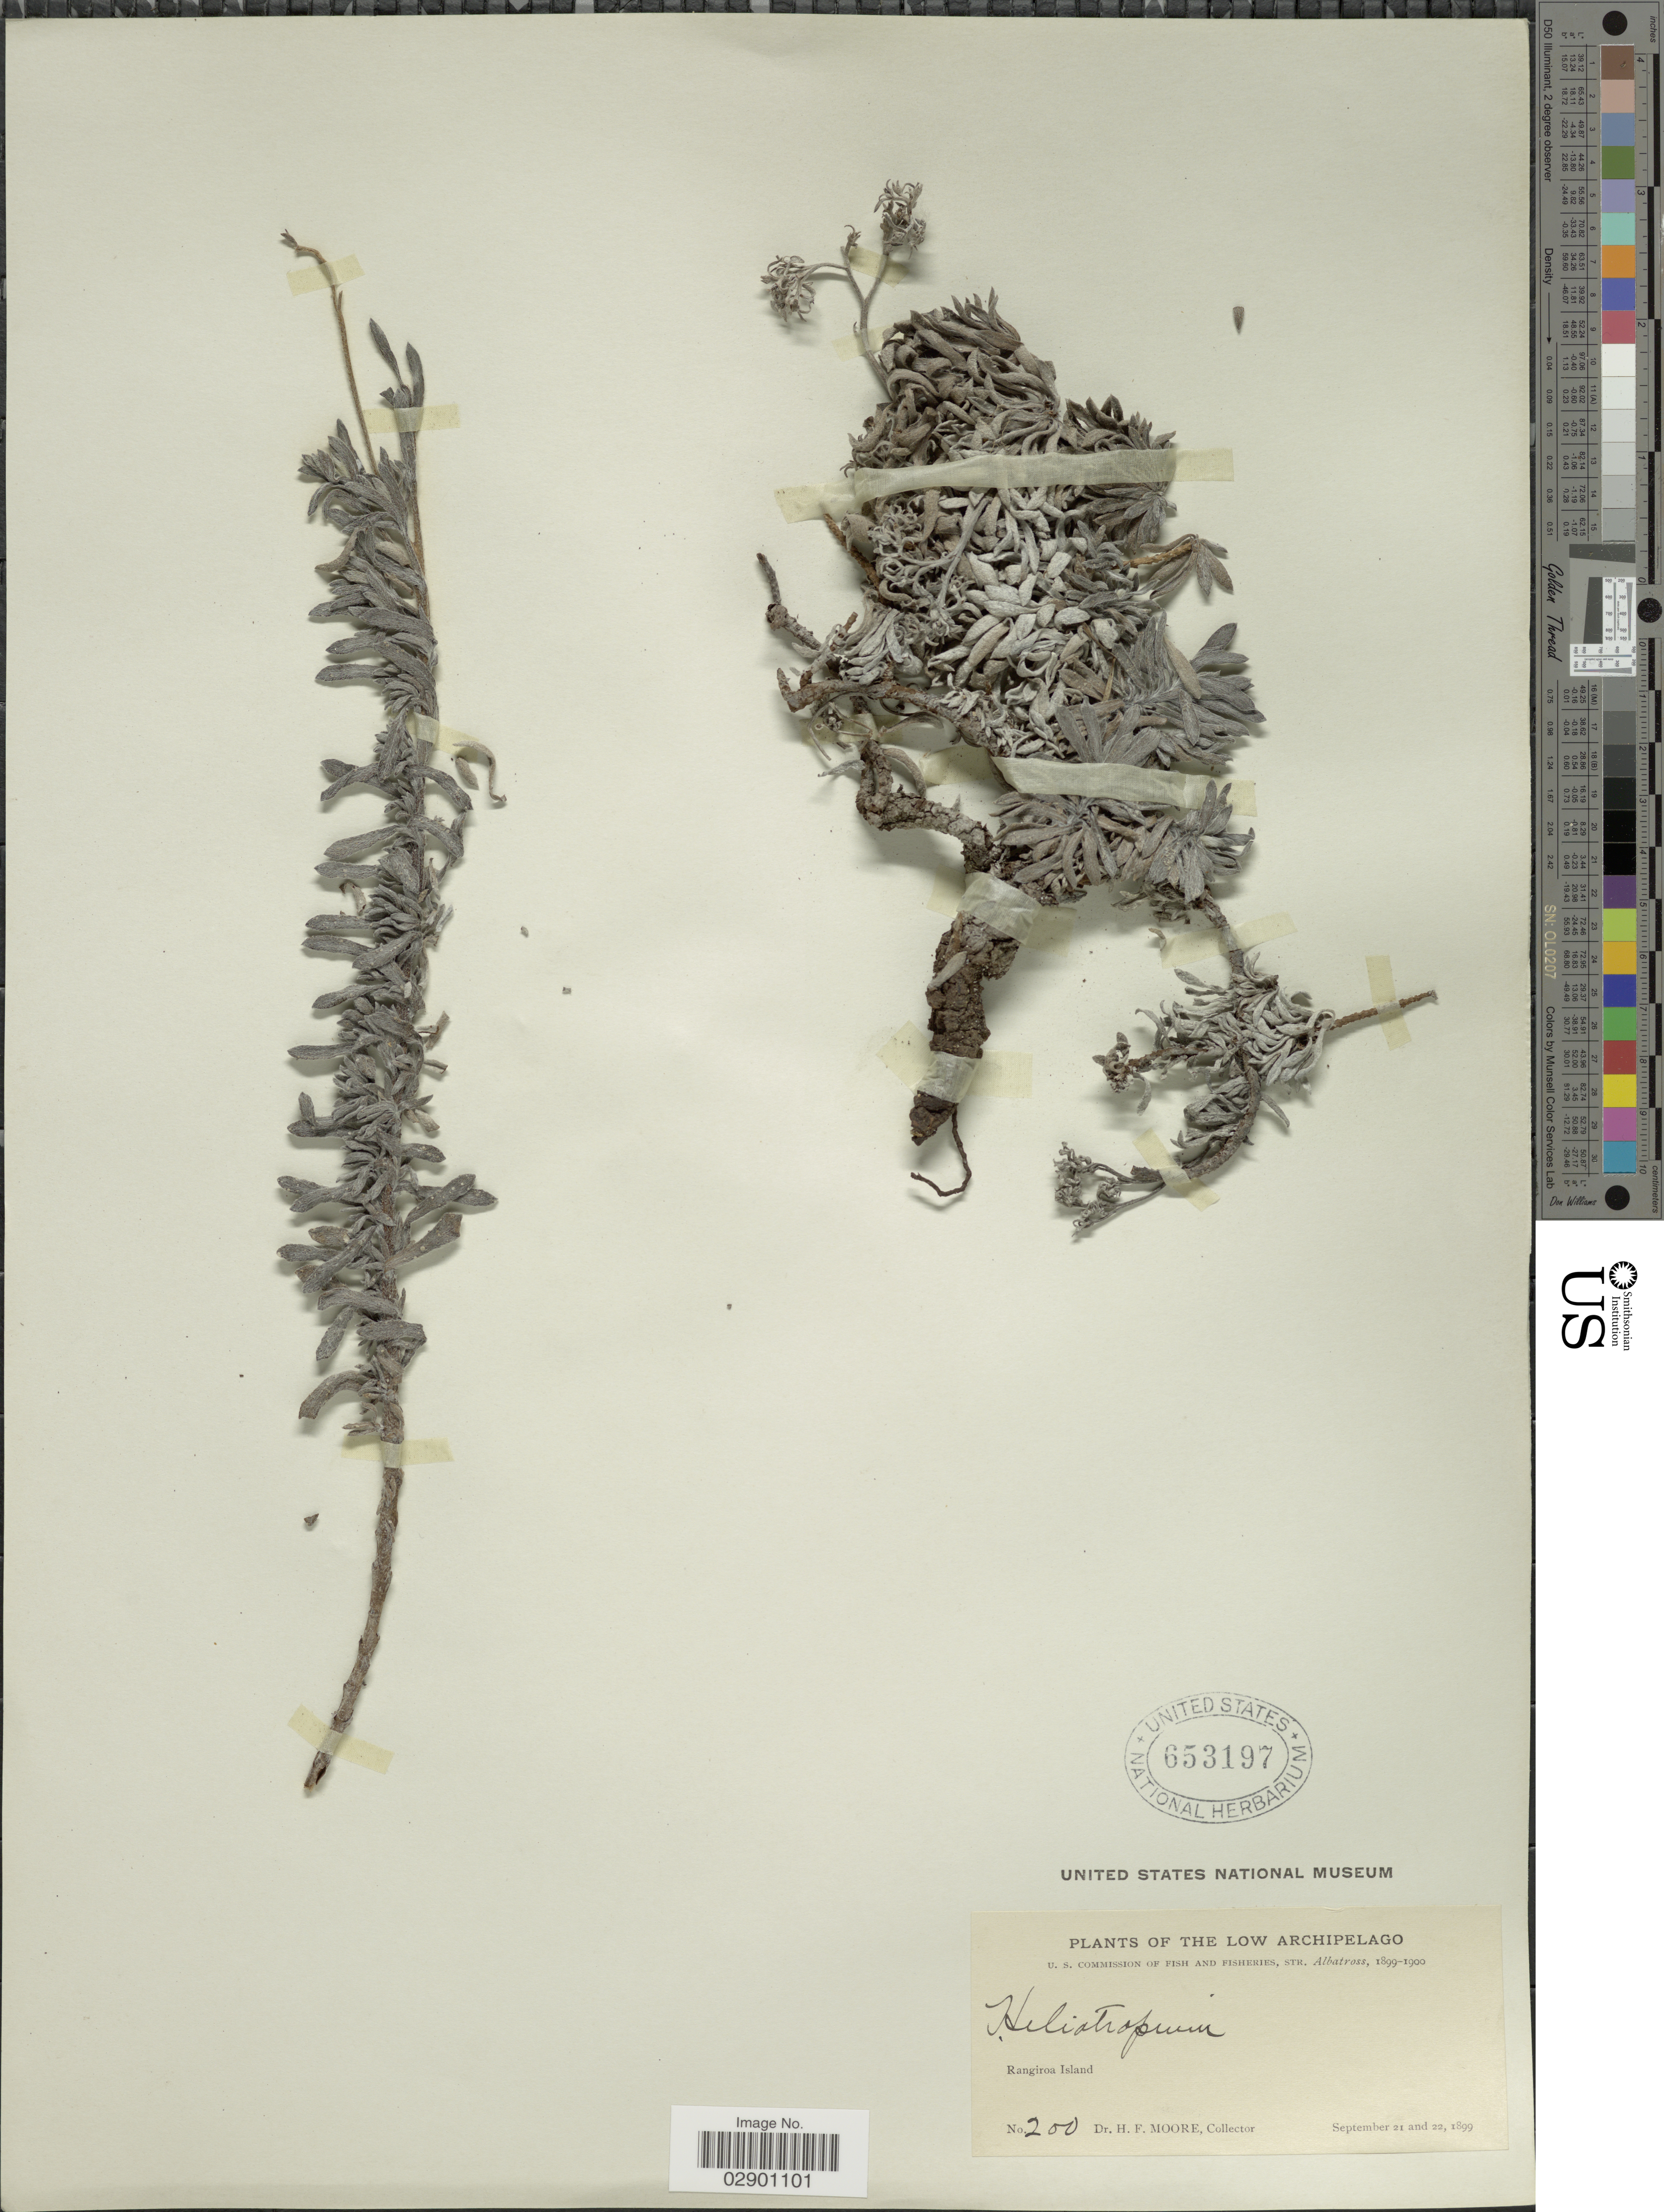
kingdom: Plantae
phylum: Tracheophyta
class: Magnoliopsida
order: Boraginales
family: Heliotropiaceae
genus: Heliotropium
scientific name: Heliotropium anomalum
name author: Hook. & Arn.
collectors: H. F. Moore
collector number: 200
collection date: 1899-09-21/1899-09-22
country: French Polynesia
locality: The Low Archipelago. Rangiroa Island.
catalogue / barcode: US 653197